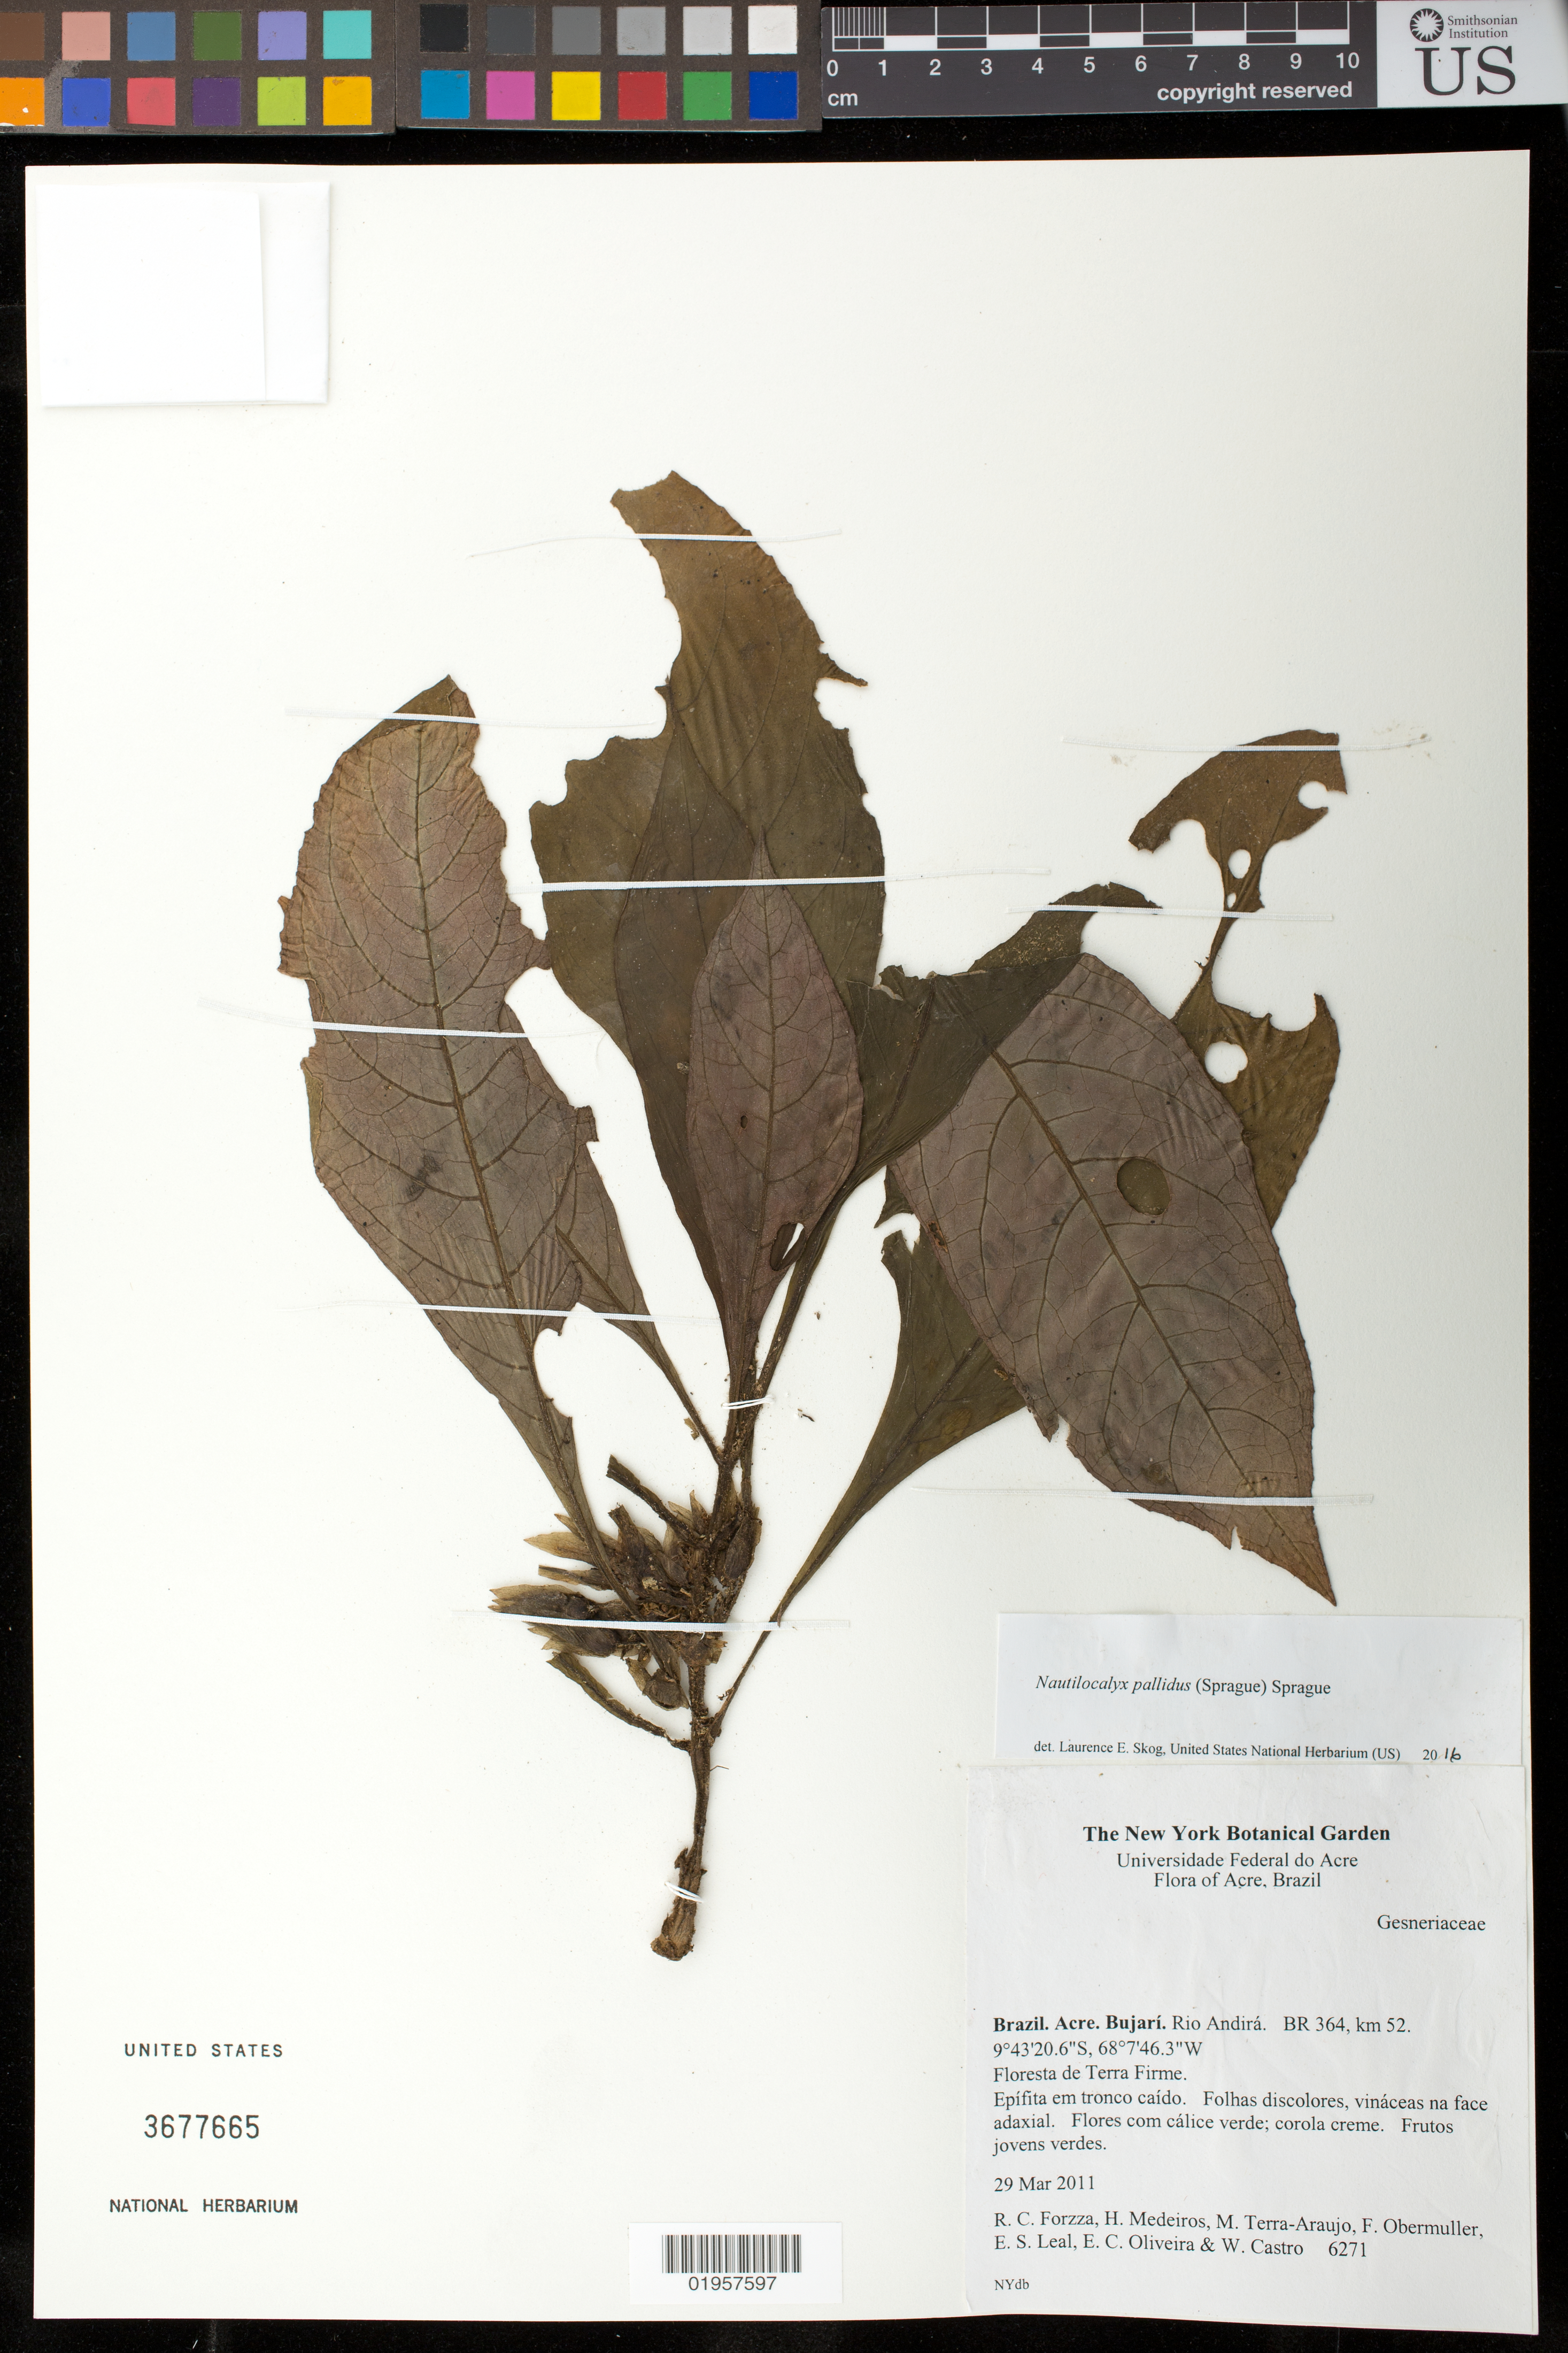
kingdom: Plantae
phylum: Tracheophyta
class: Magnoliopsida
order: Lamiales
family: Gesneriaceae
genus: Nautilocalyx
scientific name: Nautilocalyx pallidus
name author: (Sprague) C. Sprague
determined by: Skog, Laurence E.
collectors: R. C. Forzza, H. Medeiros, M. Terra-Araujo, F. A. Obermuller, E.S. Leal, E. Oliveira & W. Castro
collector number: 6271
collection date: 2011-03-29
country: Brazil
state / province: Acre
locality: Bujarí. Rio Andirá, BR 364, km 52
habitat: Floresta de terra firme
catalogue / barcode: US 3677665